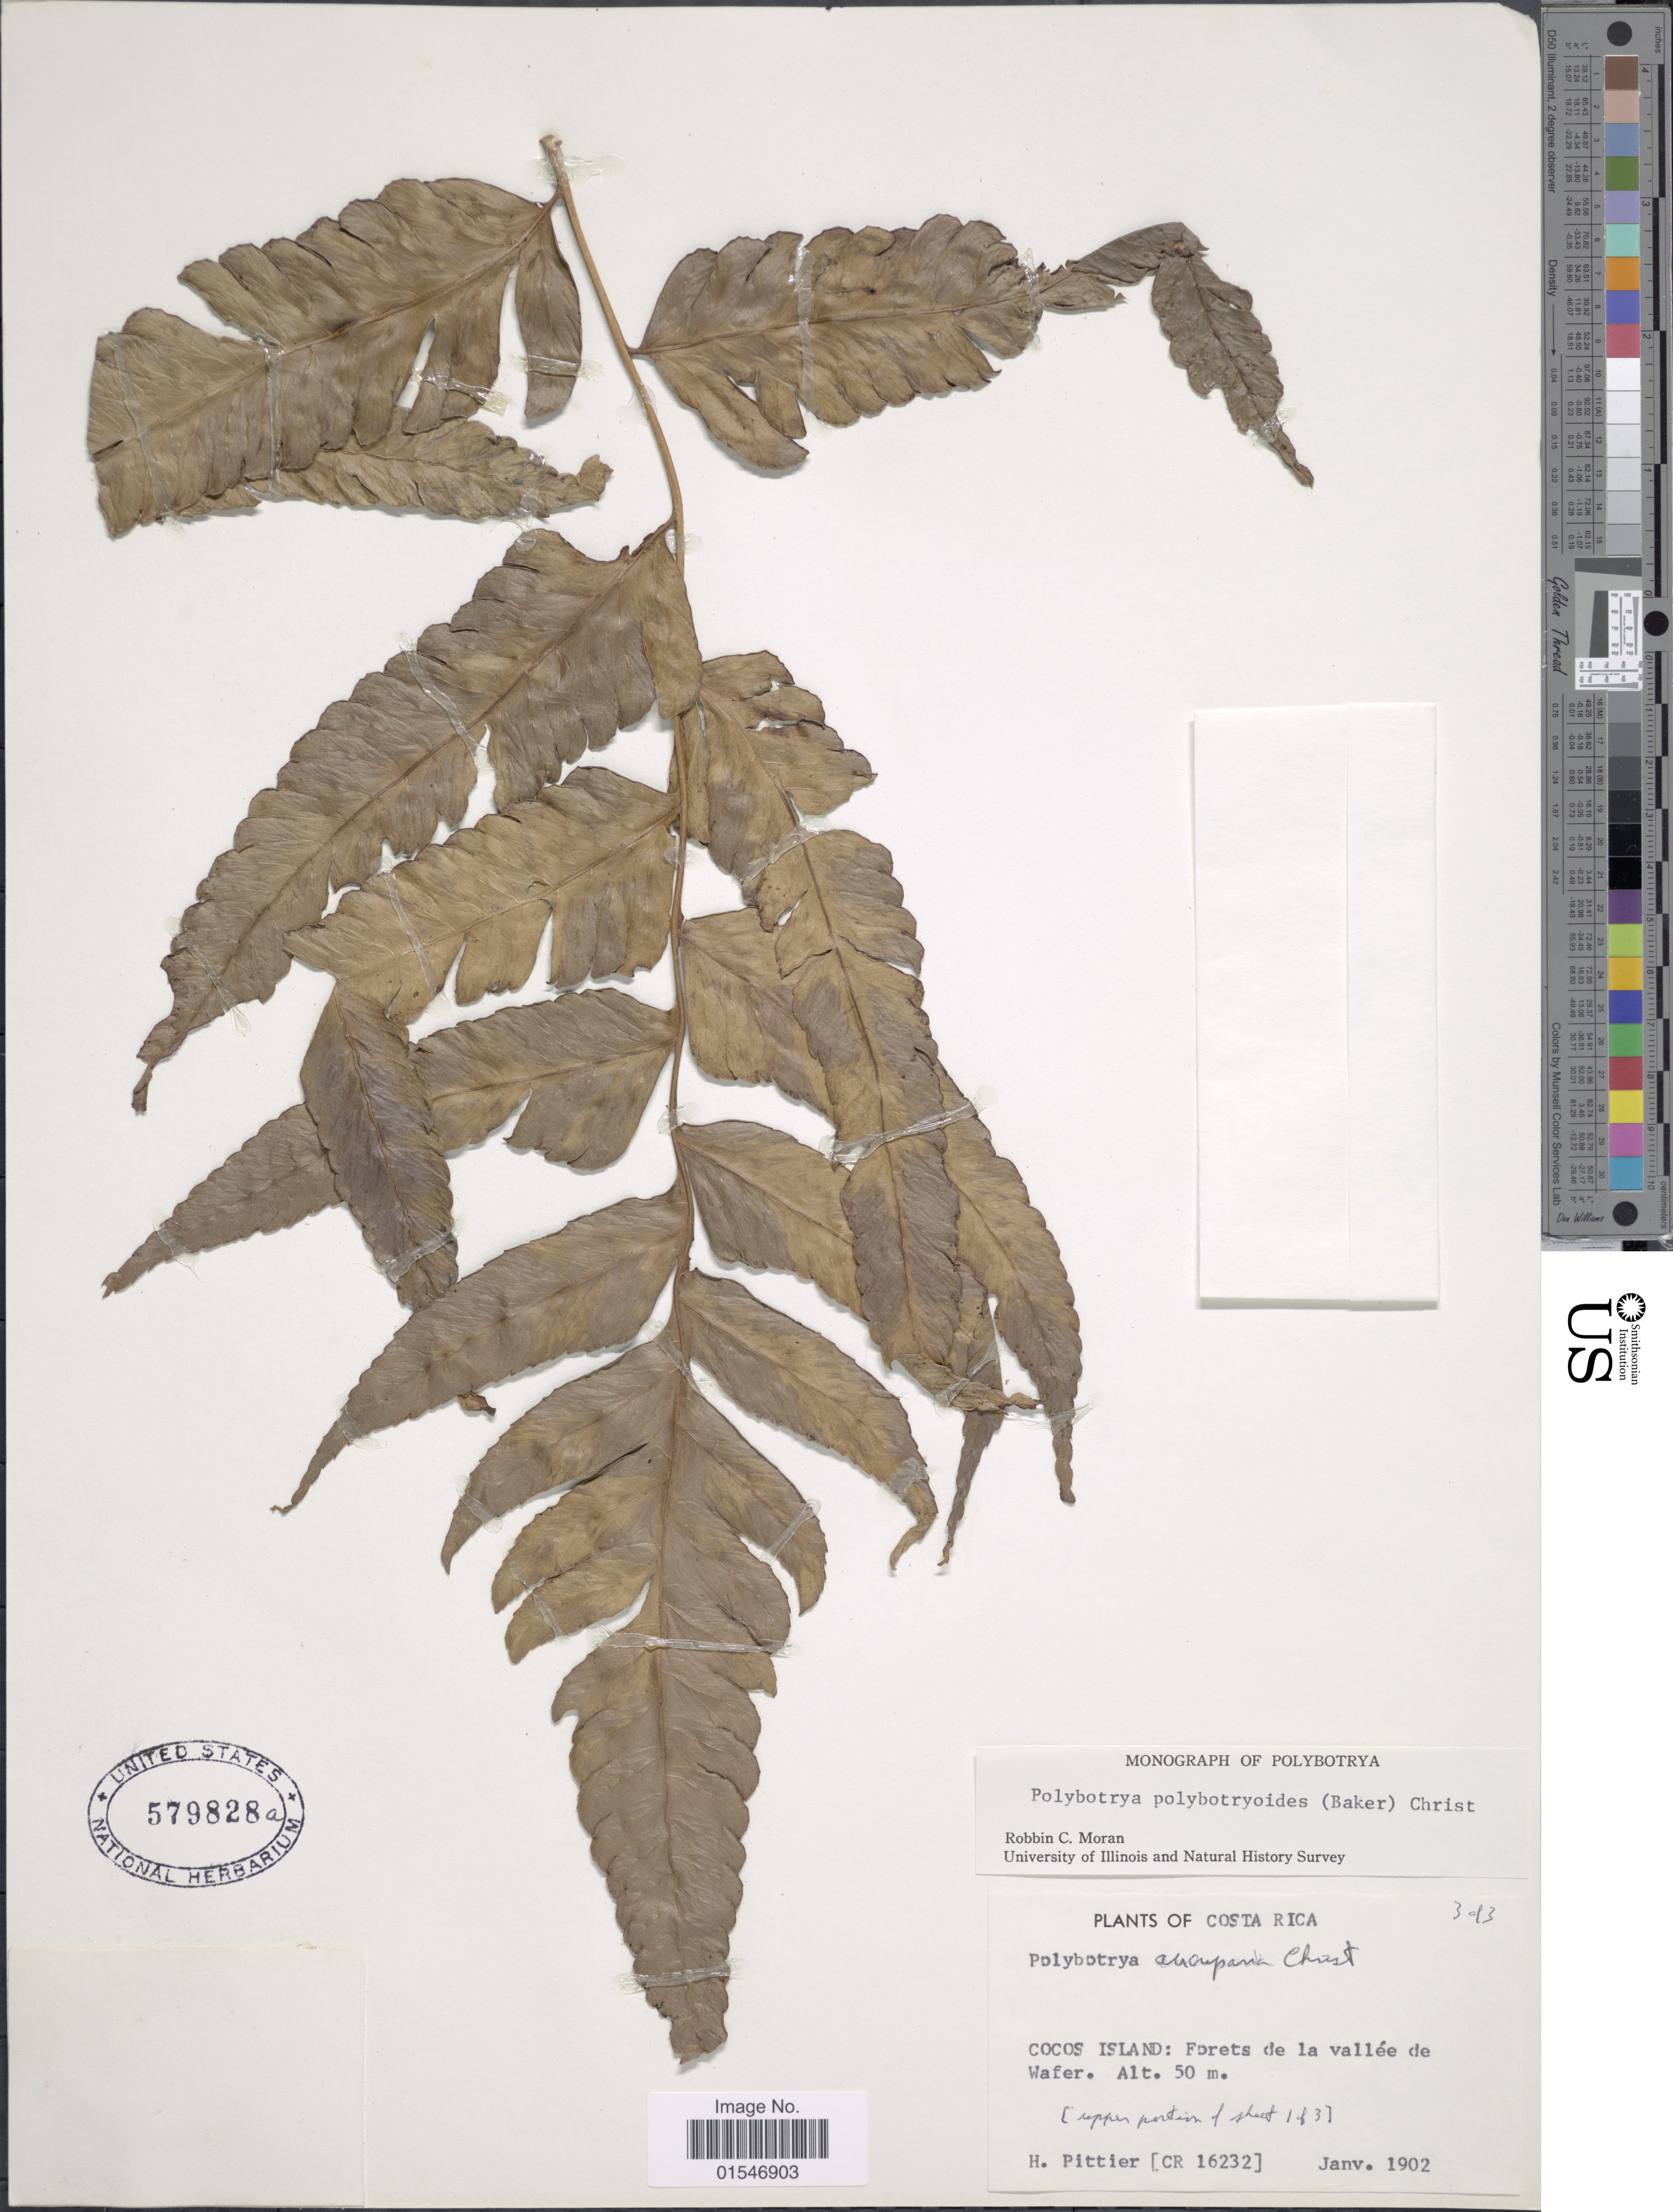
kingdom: Plantae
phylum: Tracheophyta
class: Polypodiopsida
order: Polypodiales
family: Dryopteridaceae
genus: Polybotrya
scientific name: Polybotrya aucuparia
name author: Christ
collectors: H. F. Pittier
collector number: CR16232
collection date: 1902-01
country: Costa Rica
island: Cocos Island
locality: Cocos Island: Forets de la vallee de Wafer.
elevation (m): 50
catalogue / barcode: US 579828a